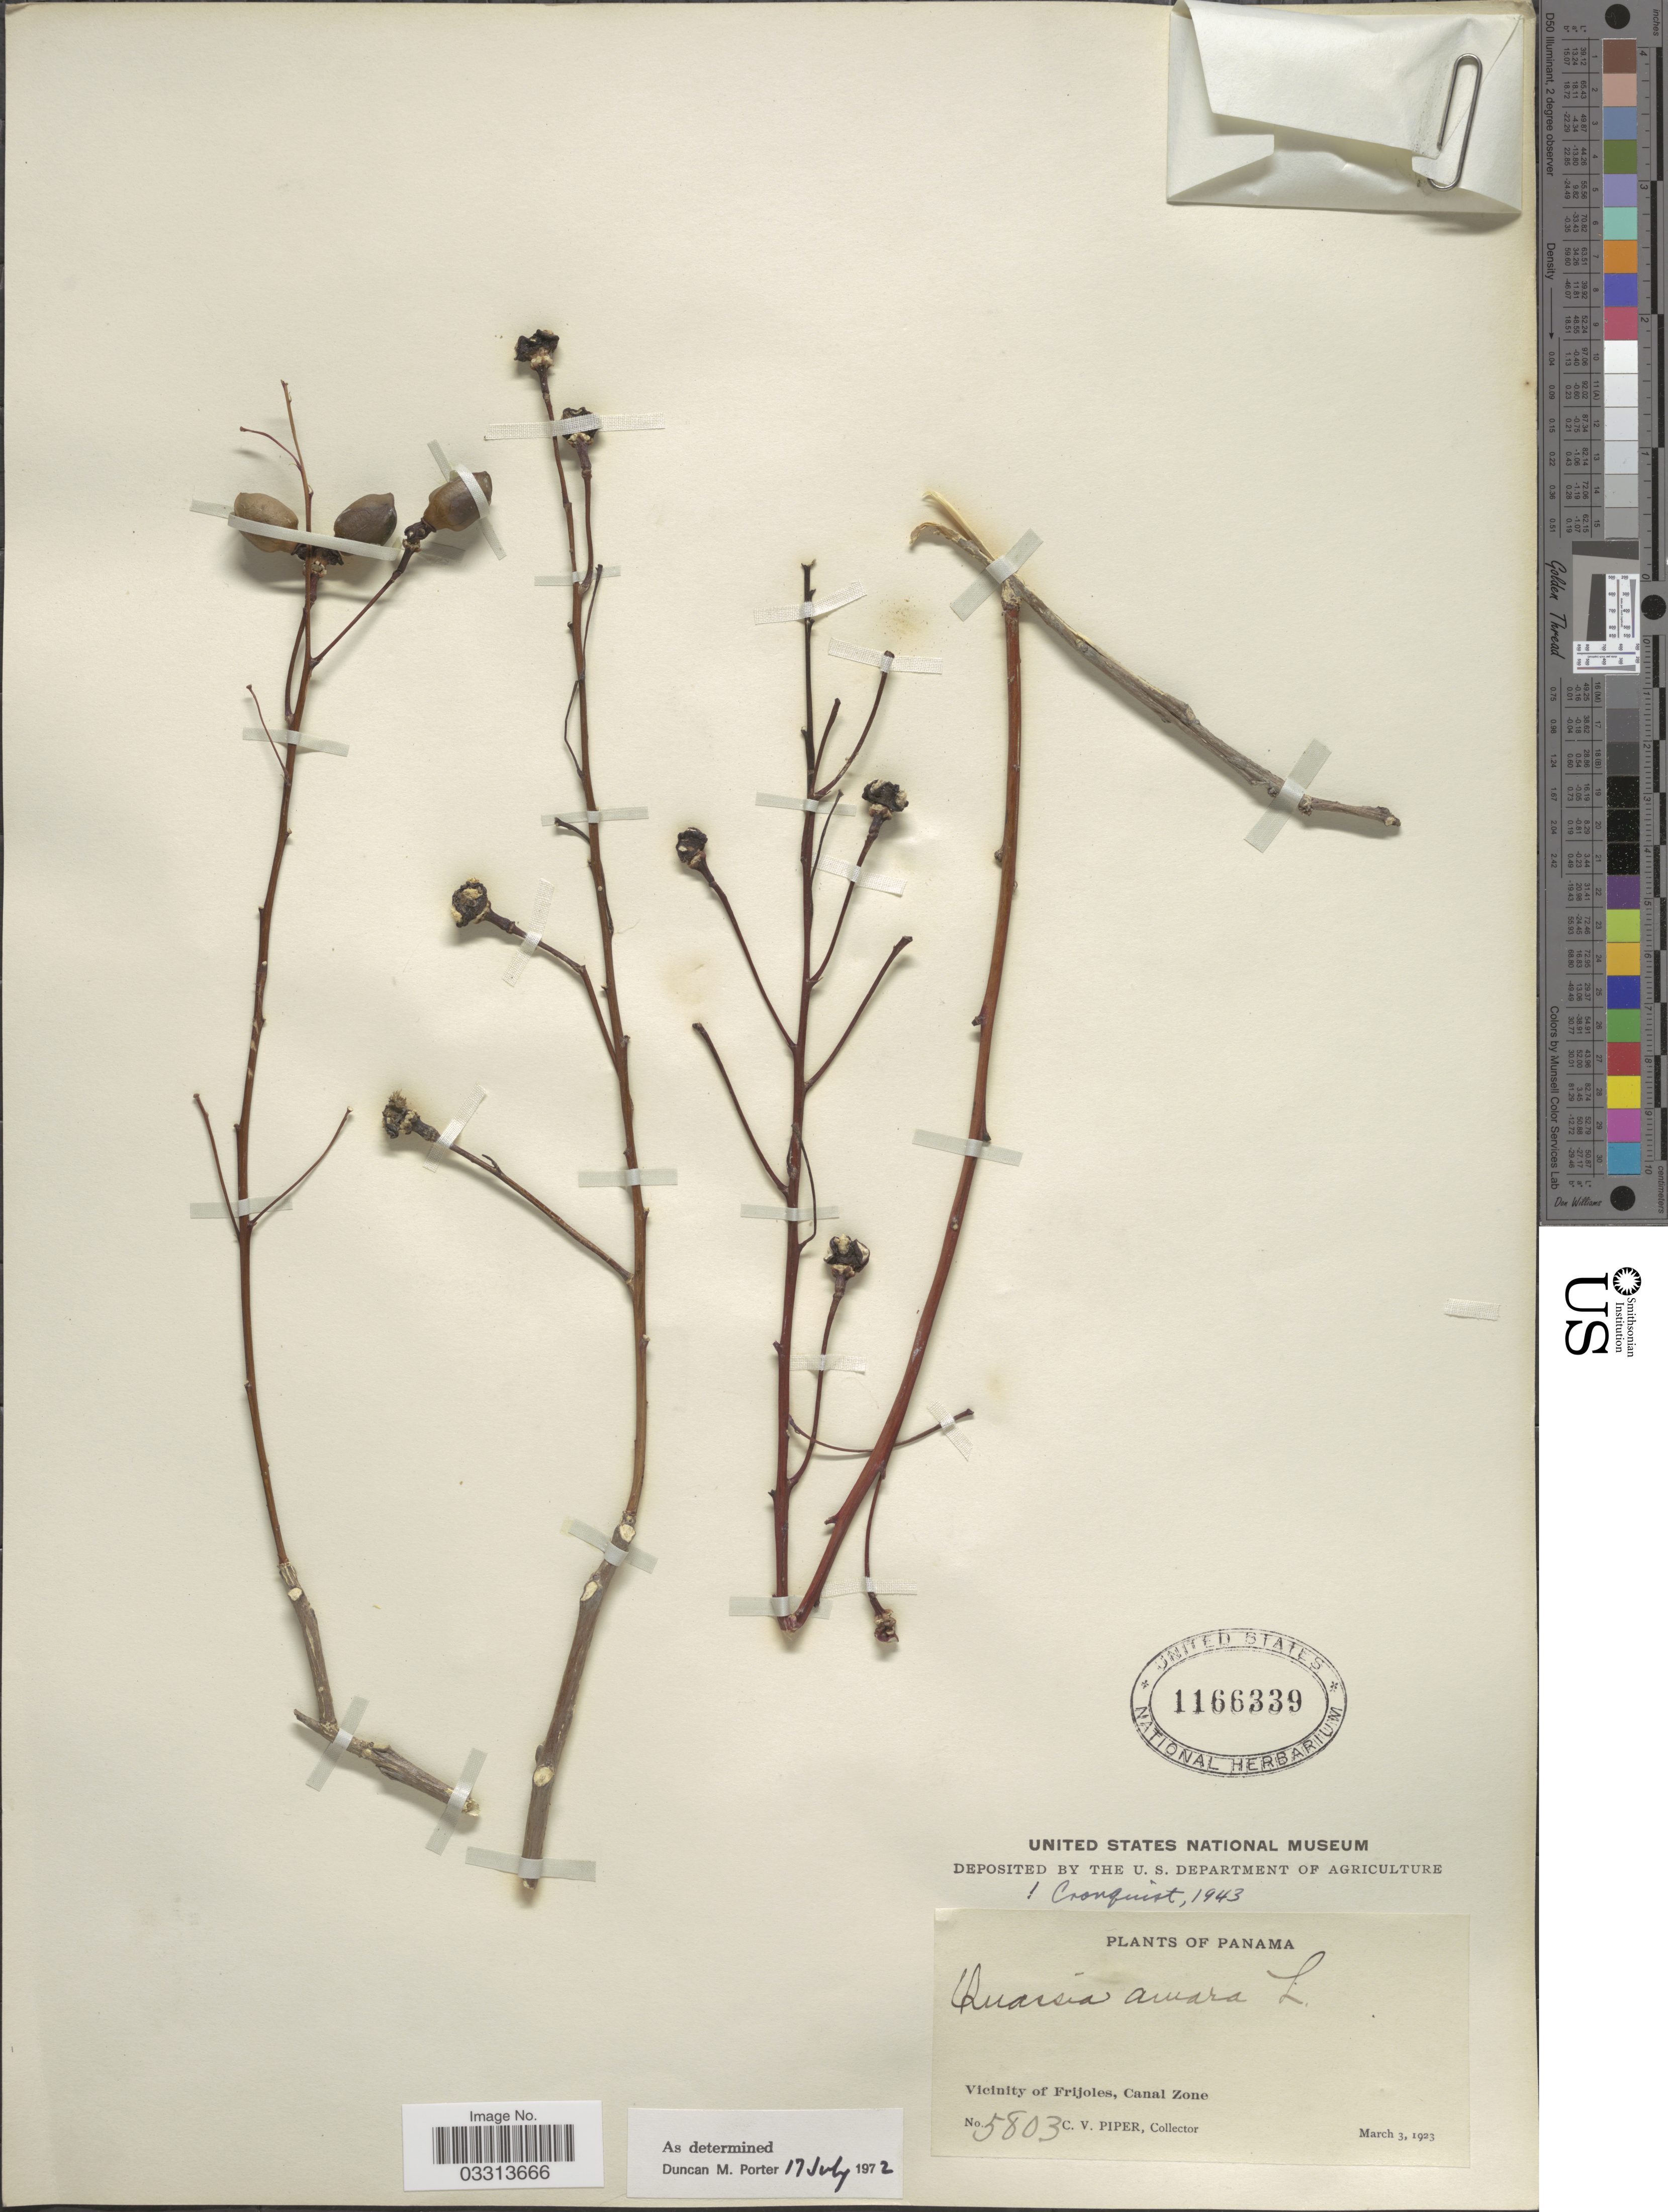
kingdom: Plantae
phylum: Tracheophyta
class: Magnoliopsida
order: Sapindales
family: Simaroubaceae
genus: Quassia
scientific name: Quassia amara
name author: L.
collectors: C. V. Piper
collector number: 5803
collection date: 1923-03-03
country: Panama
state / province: Colón / Panamá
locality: Vicinity of Frijoles, Canal Zone.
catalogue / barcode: US 1166339